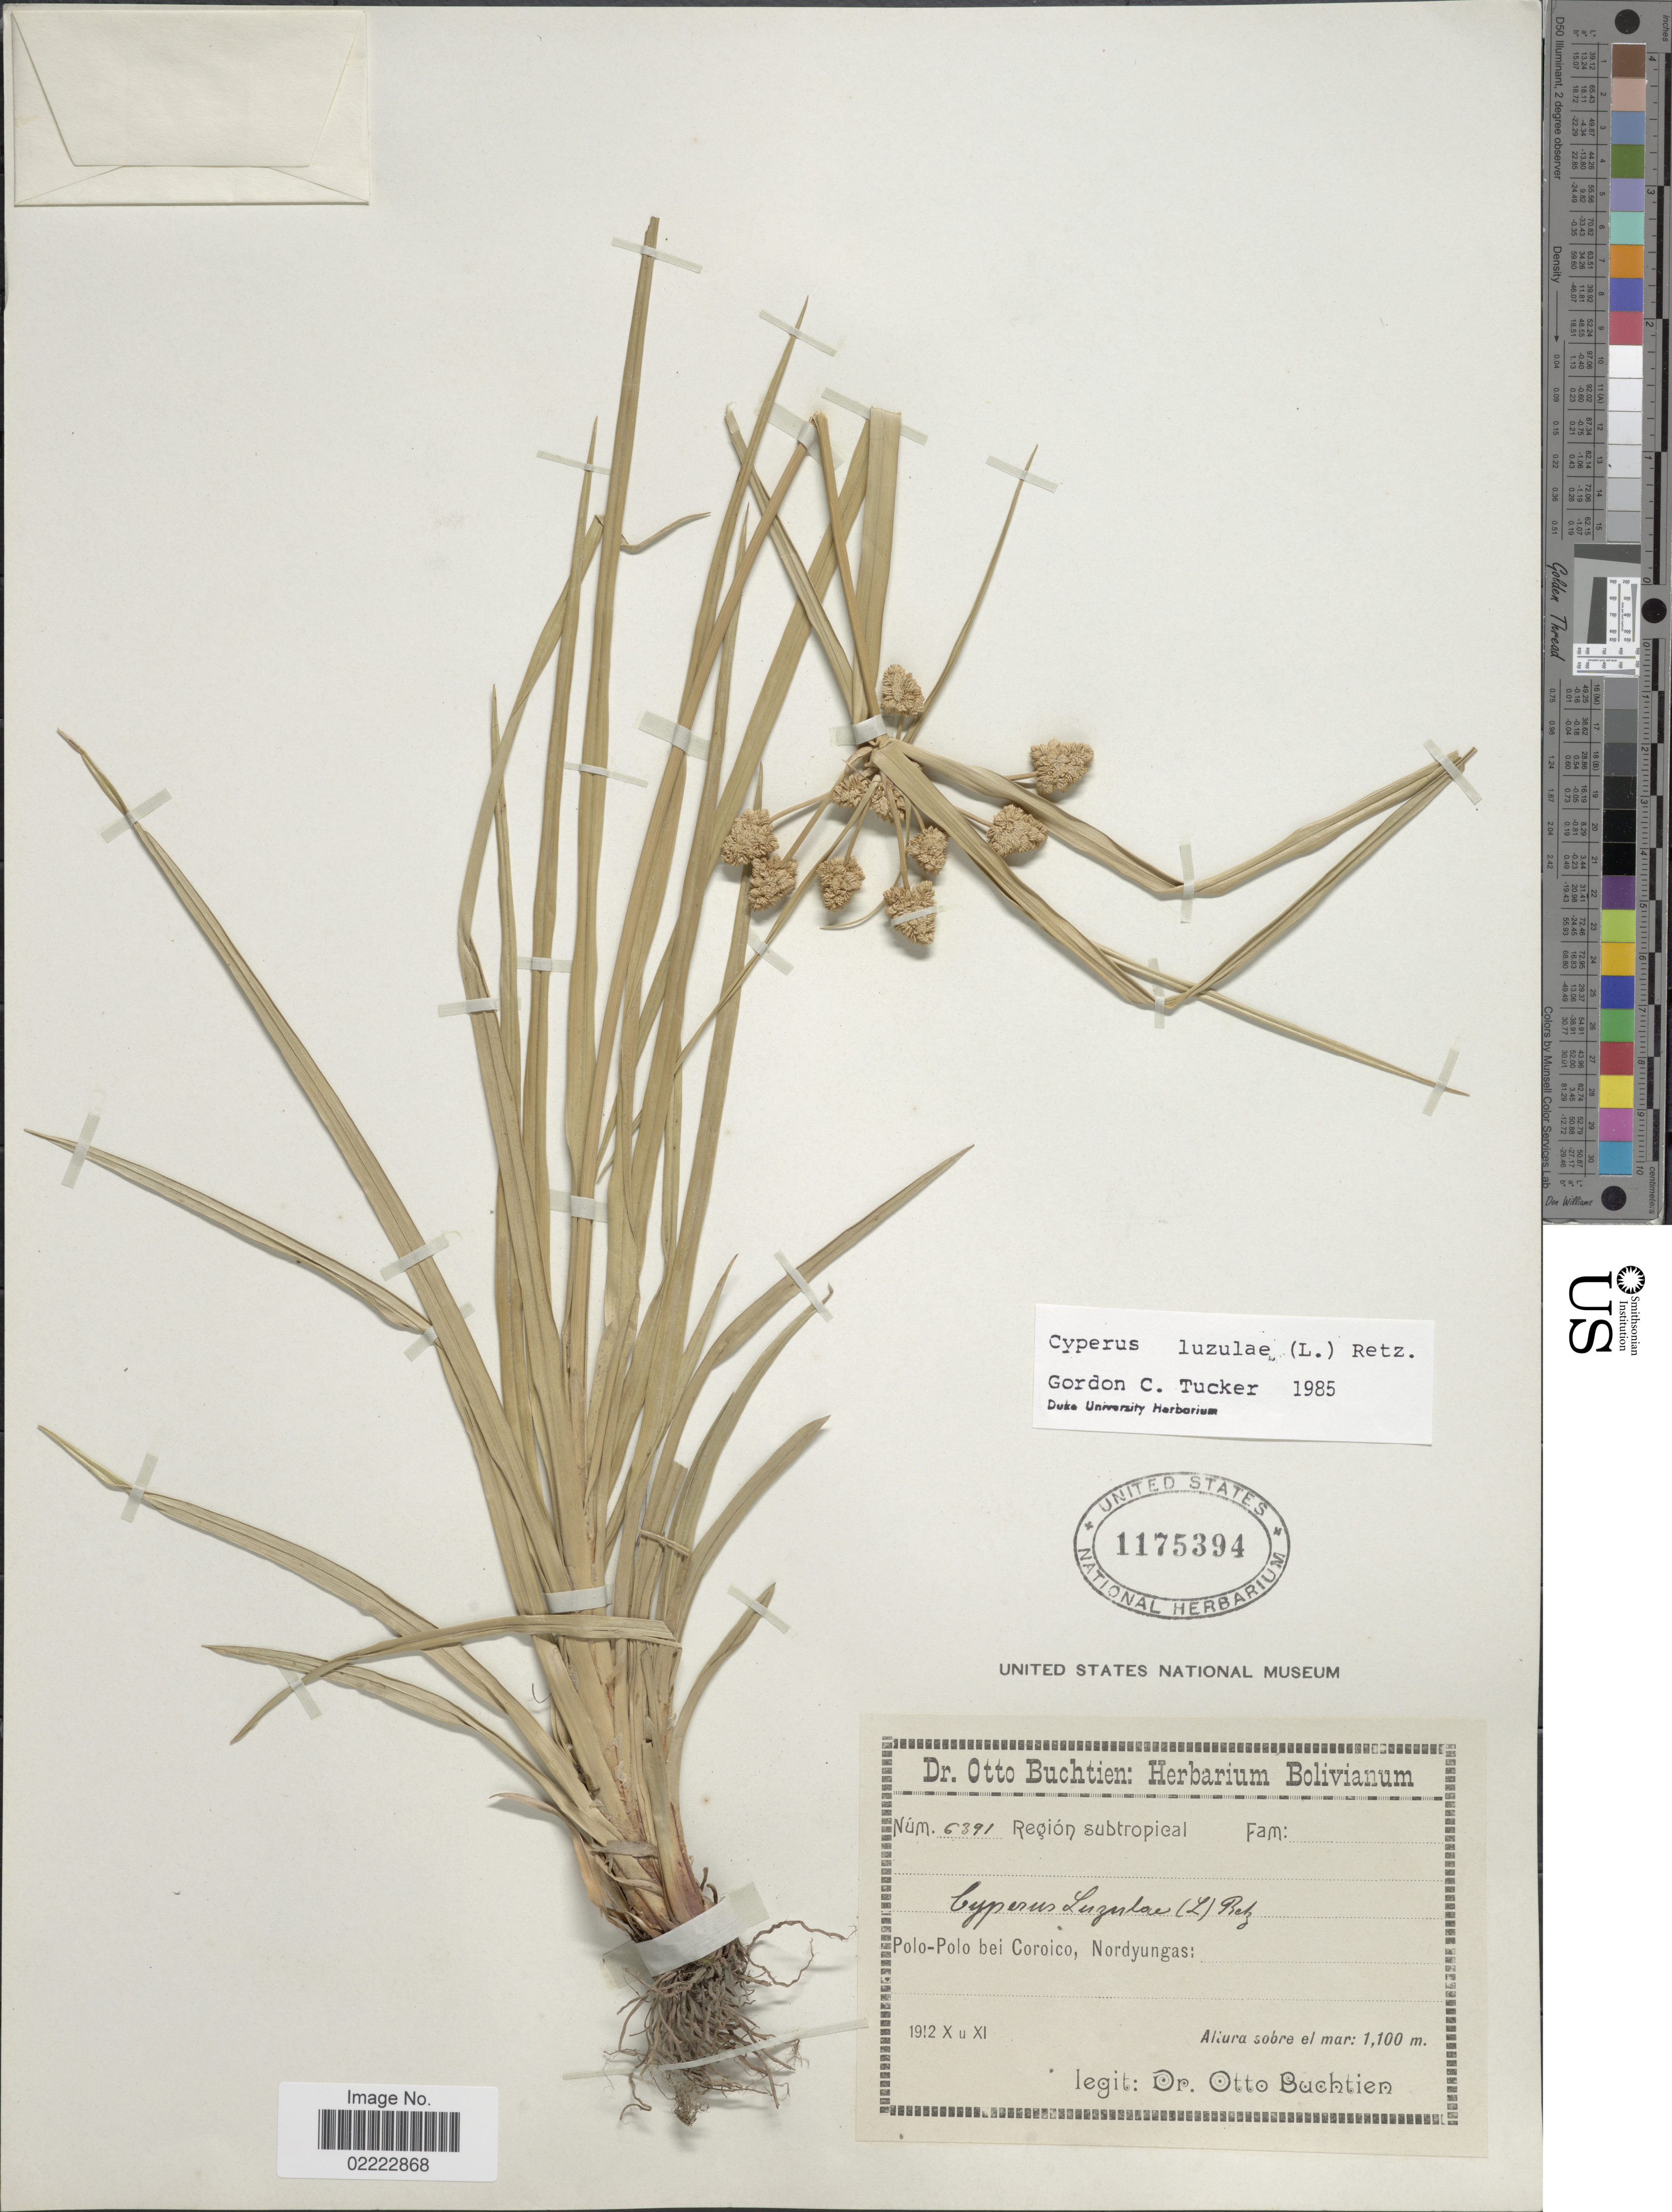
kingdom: Plantae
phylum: Tracheophyta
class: Liliopsida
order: Poales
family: Cyperaceae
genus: Cyperus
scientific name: Cyperus luzulae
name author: (L.) Rottb. ex Retz.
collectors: O. Buchtien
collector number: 6391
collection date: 1912-10/1912-11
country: Bolivia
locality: Polo-Polo beu Coroico, Nordyungas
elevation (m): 1100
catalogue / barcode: US 1175394